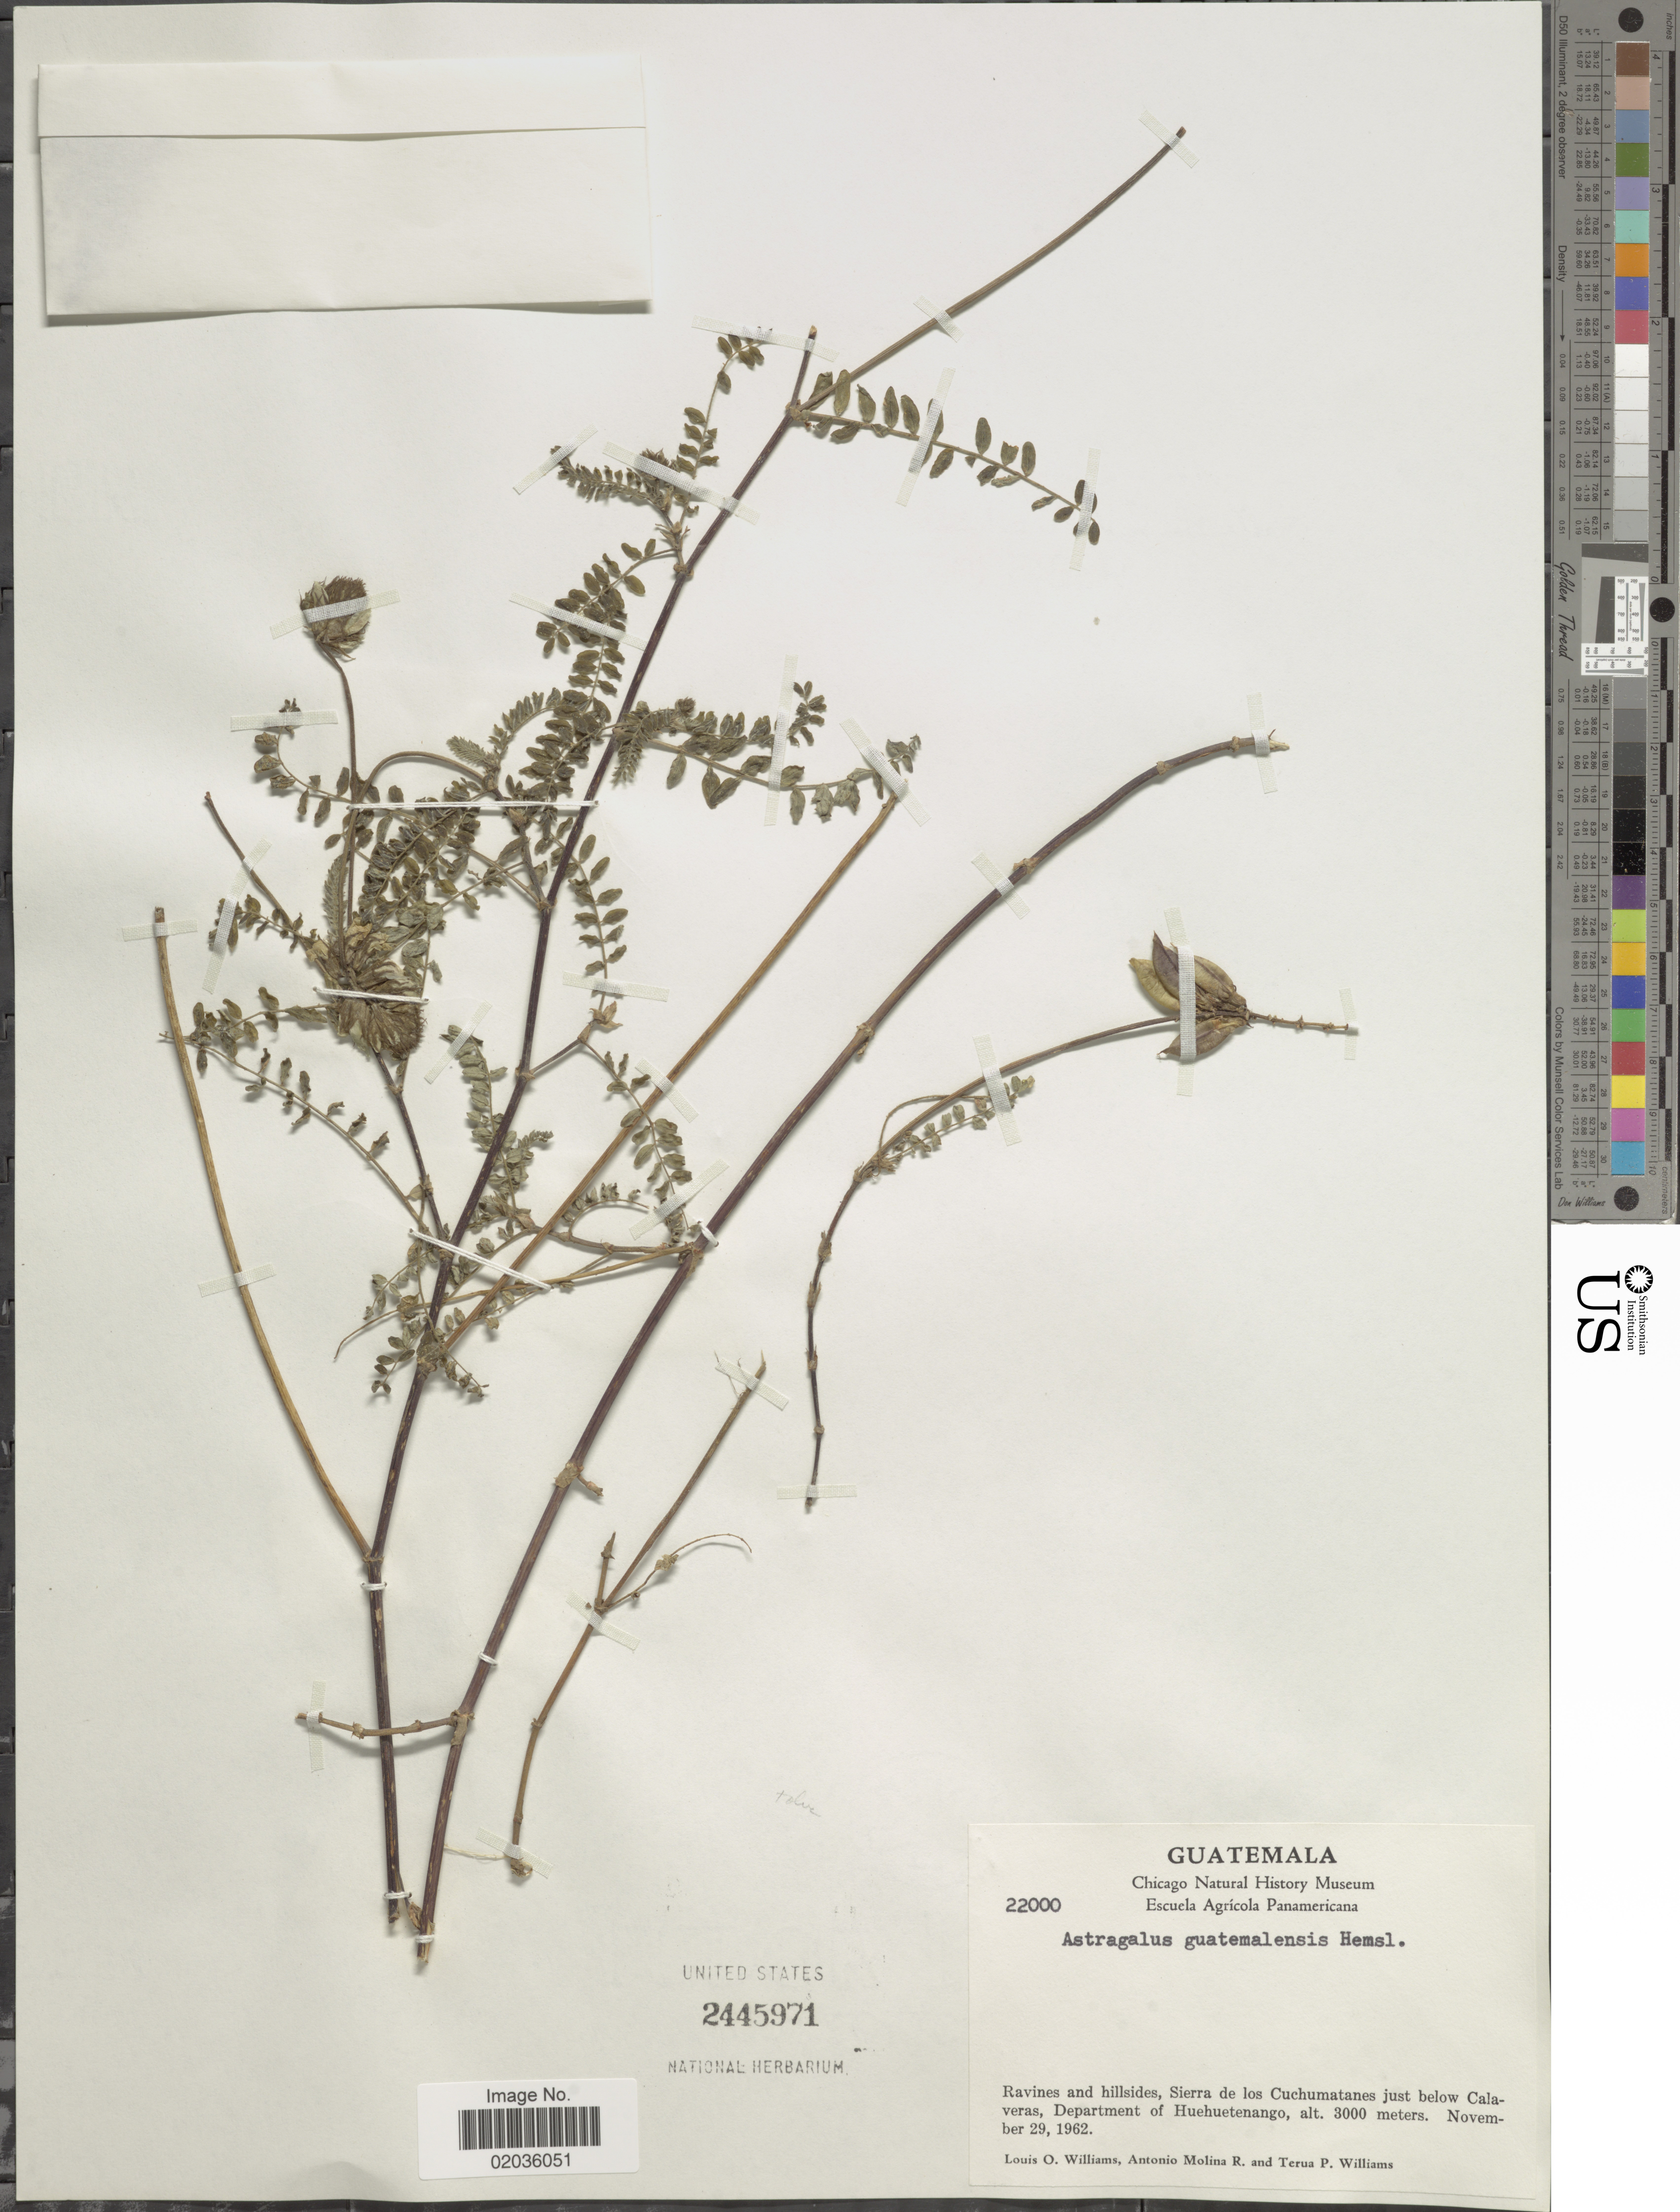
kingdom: Plantae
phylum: Tracheophyta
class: Magnoliopsida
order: Fabales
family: Fabaceae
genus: Astragalus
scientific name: Astragalus guatemalensis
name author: Hemsl.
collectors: L. O. Williams, A. Molina R. & T. P. Williams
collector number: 22000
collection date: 1962-11-29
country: Guatemala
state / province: Huehuetenango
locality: Ravines and hillsides, Sierra de los Cuchumatanes just below Calaveras, Department of Huehuetenango.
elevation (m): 3000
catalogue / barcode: US 2445971